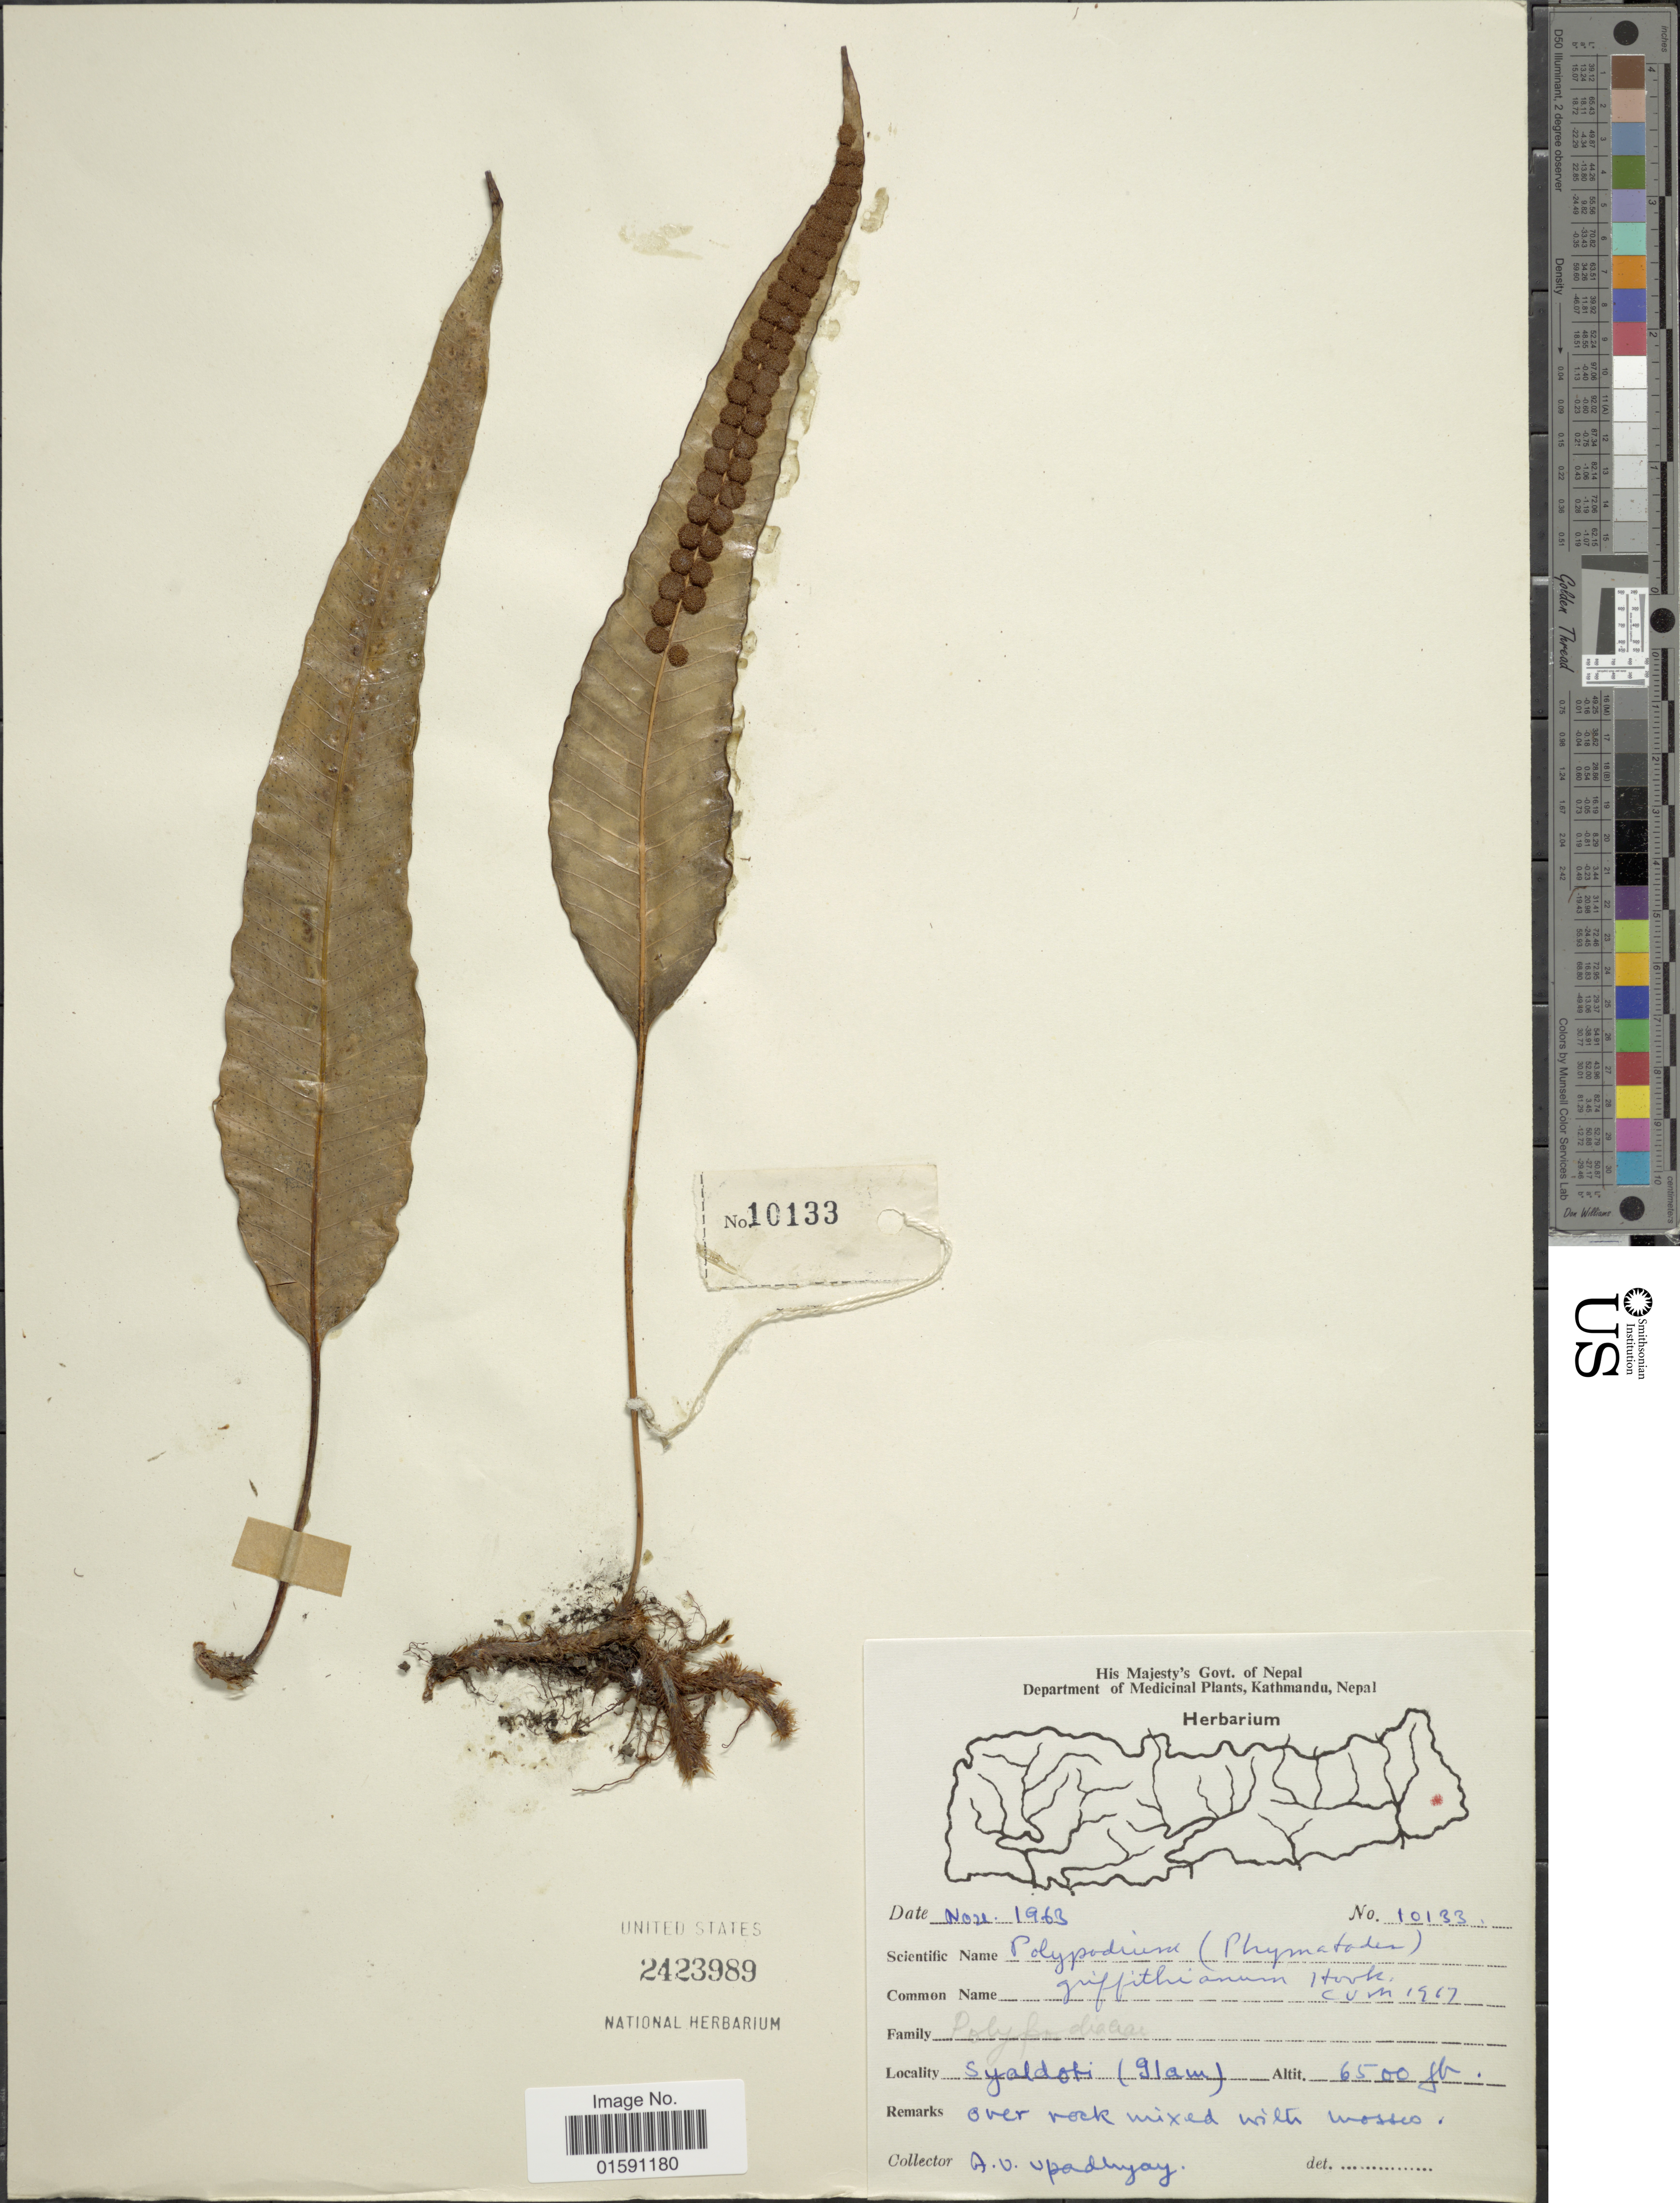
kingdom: Plantae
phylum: Tracheophyta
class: Polypodiopsida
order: Polypodiales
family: Polypodiaceae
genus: Selliguea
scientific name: Selliguea griffithiana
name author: (Hook.) Fraser-Jenk.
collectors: A. V. Upadhyay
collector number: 10133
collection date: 1963-11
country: Nepal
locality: Syaldots (Glam) [interpreted]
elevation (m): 1981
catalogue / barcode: US 2423989